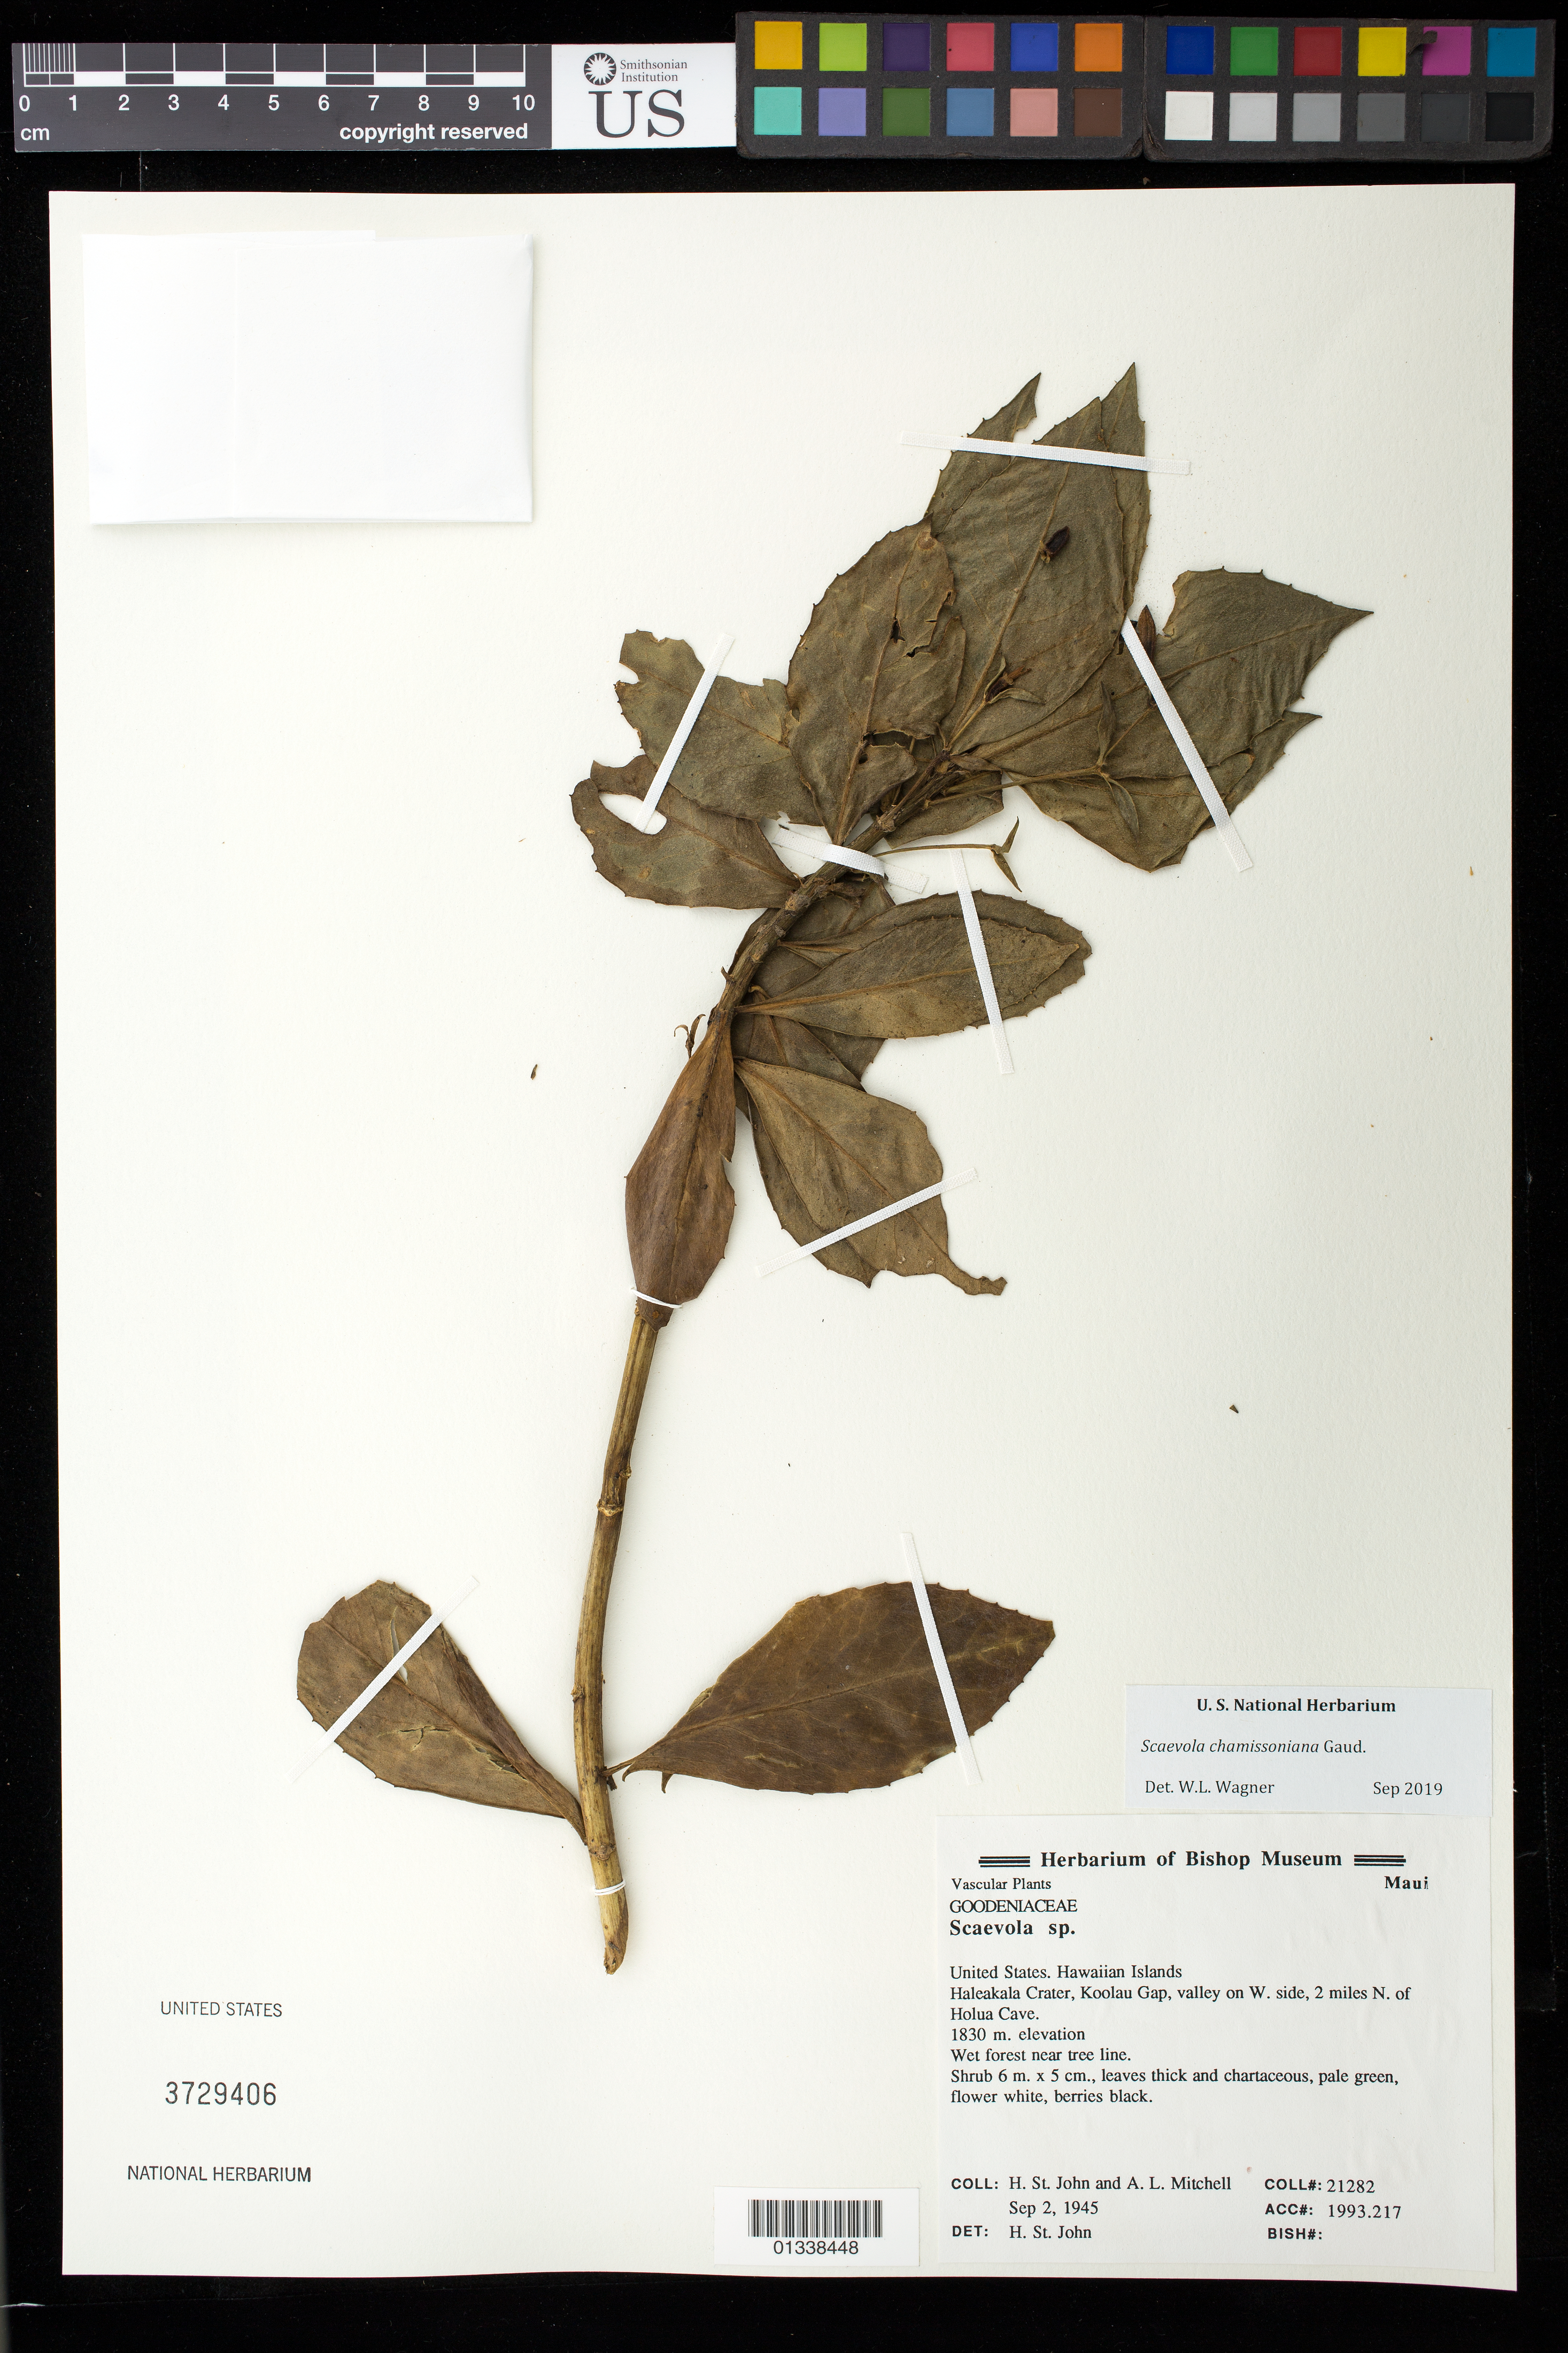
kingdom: Plantae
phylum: Tracheophyta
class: Magnoliopsida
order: Asterales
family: Goodeniaceae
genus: Scaevola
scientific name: Scaevola chamissoniana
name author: Gaudich.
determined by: Wagner, W. L., (BOT), Smithsonian Institution - National Museum of Natural History (UNITED STATES)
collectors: H. St. John & A. Mitchell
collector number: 21282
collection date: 1945-09-02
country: United States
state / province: Hawaii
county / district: Maui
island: Maui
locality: Haleakala Crater, Koolau Gap, valley on W. side, 2 miles N. of Holua Cave.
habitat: Wet forest near tree line.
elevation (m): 1830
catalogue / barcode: US 3729406